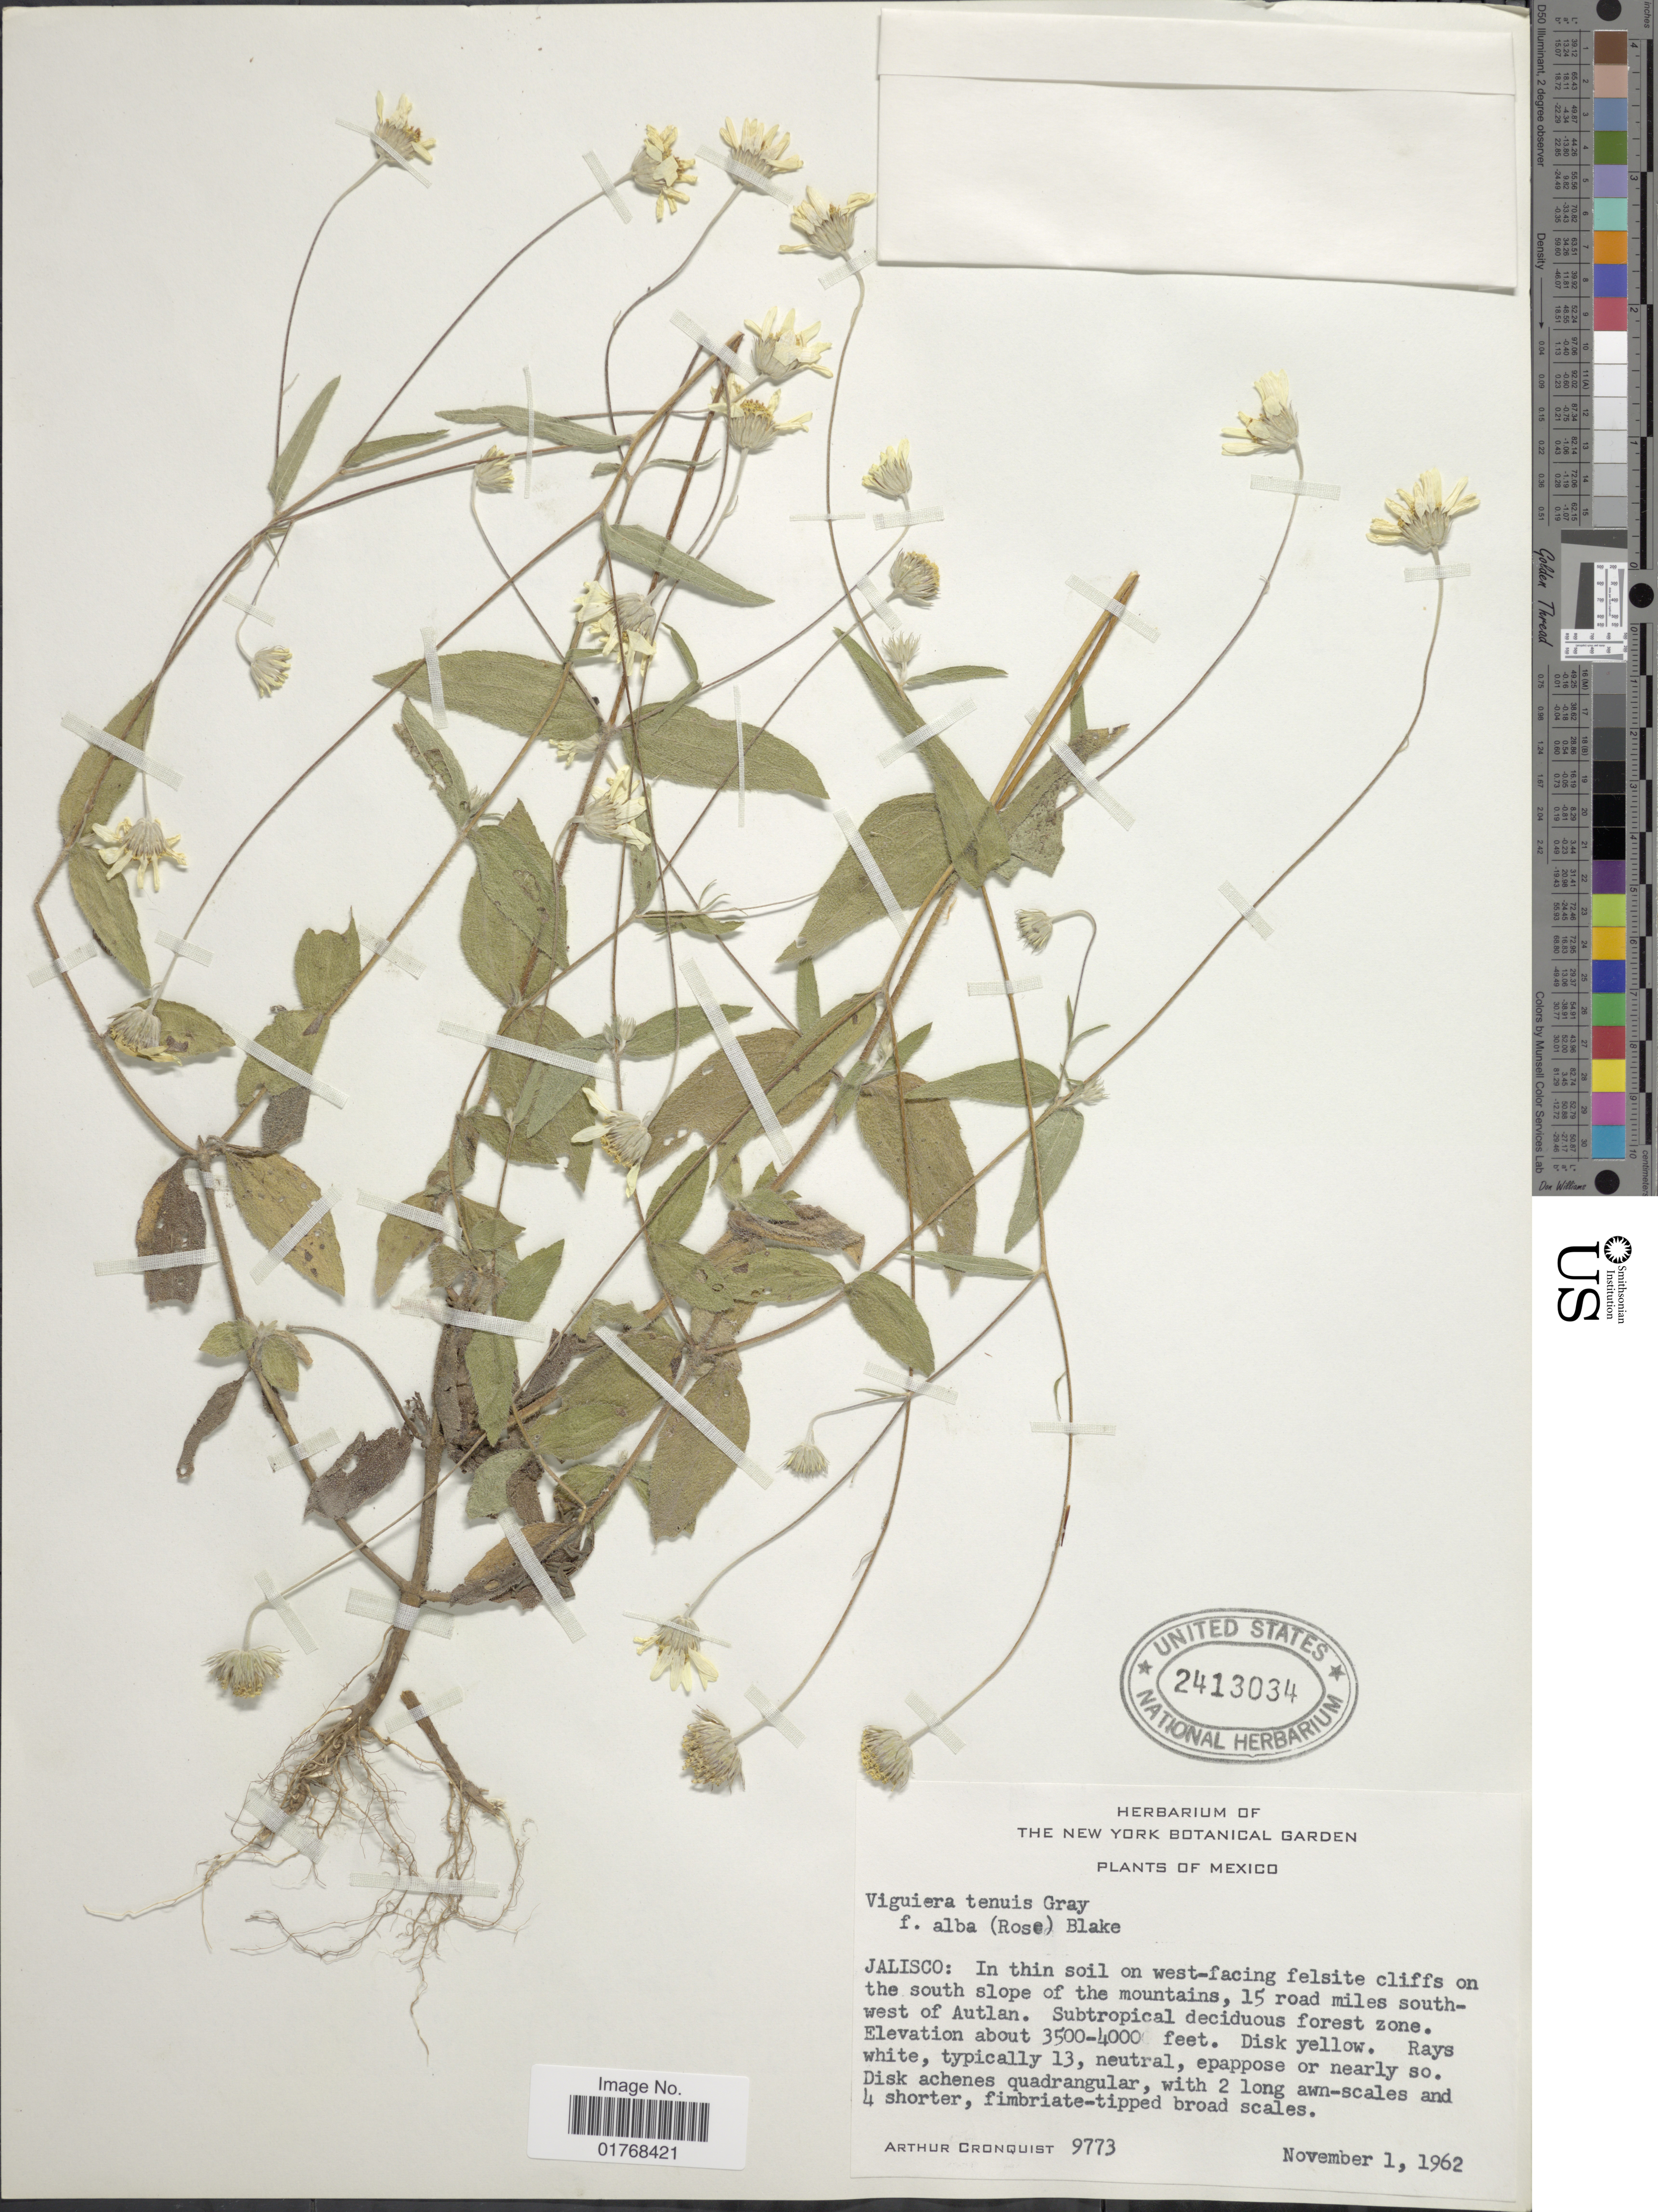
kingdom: Plantae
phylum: Tracheophyta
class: Magnoliopsida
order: Asterales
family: Asteraceae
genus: Viguiera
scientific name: Viguiera tenuis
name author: A. Gray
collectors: A. J. Cronquist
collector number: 9773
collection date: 1962-11-01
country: Mexico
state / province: Jalisco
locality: Jalisco: In thin soil on west-facing felsite cliffs on the south slope of the mountains, 15 road miles south-west of Autlan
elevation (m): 1067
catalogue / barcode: US 2413034